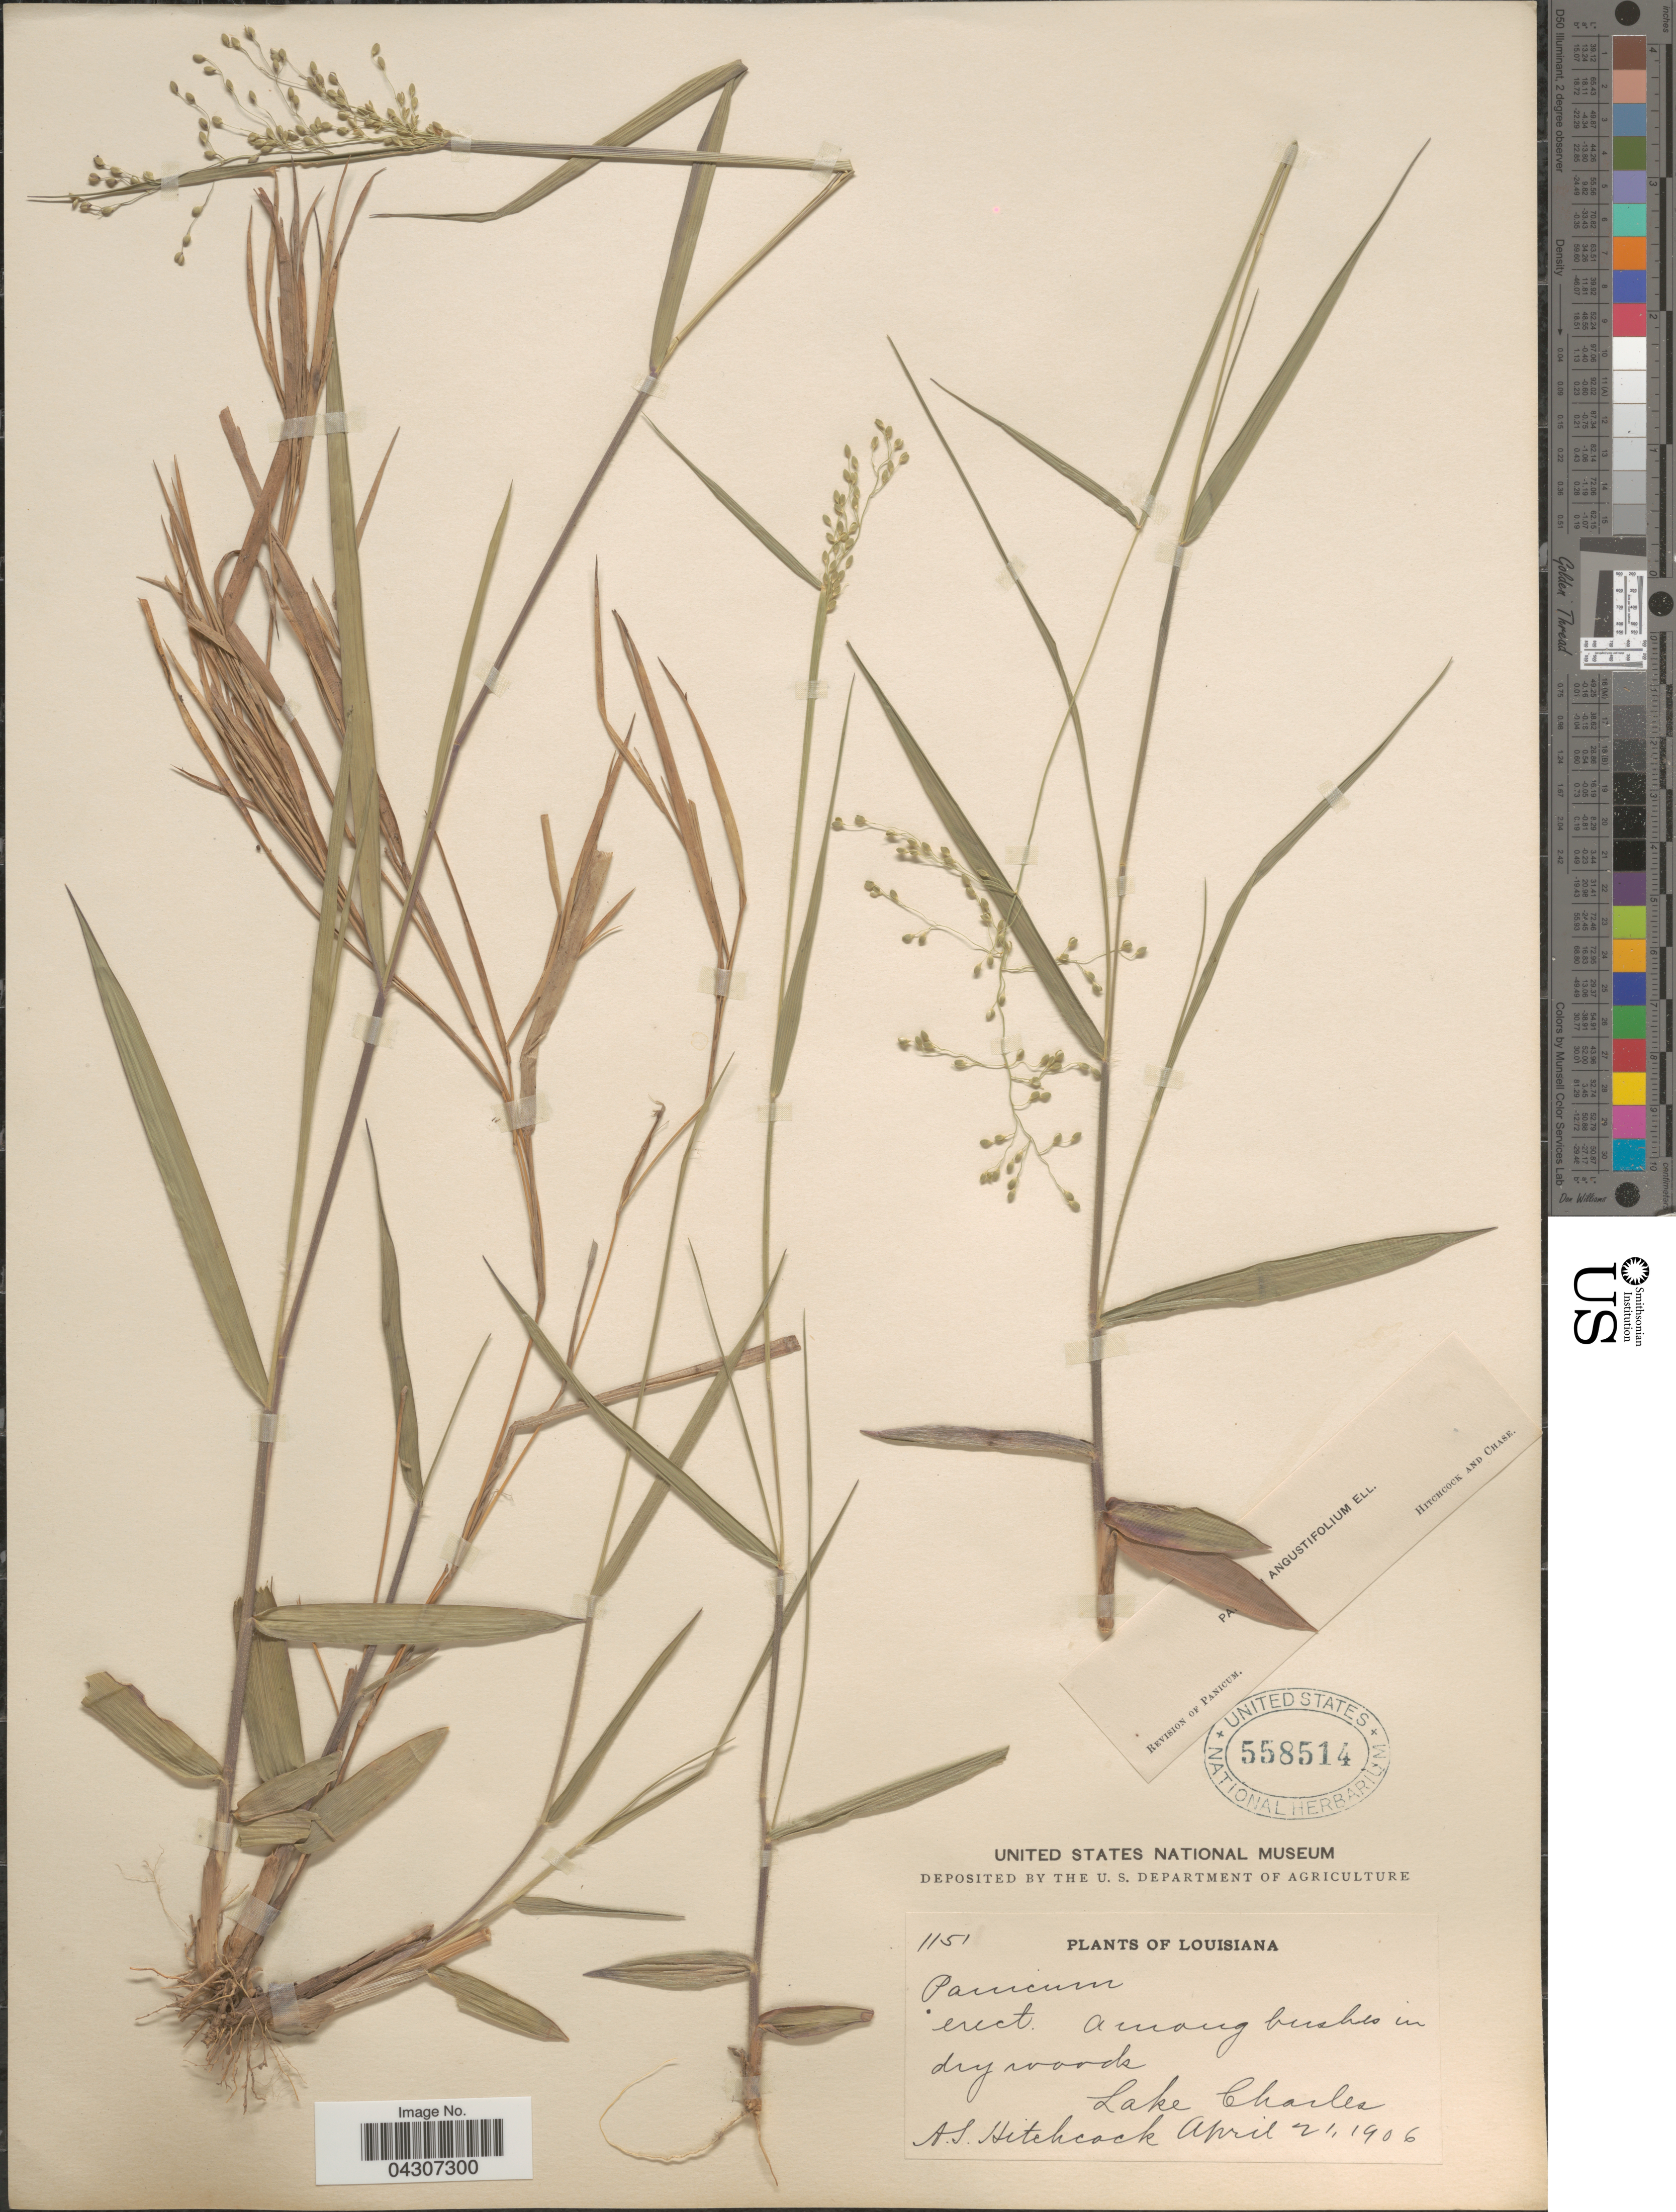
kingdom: Plantae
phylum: Tracheophyta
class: Liliopsida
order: Poales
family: Poaceae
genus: Dichanthelium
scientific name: Dichanthelium aciculare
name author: (Desv. ex Poir.) Gould & C.A. Clark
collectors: A. S. Hitchcock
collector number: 1151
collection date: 1906-04-21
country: United States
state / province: Louisiana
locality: Lake Charles.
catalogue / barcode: US 558514